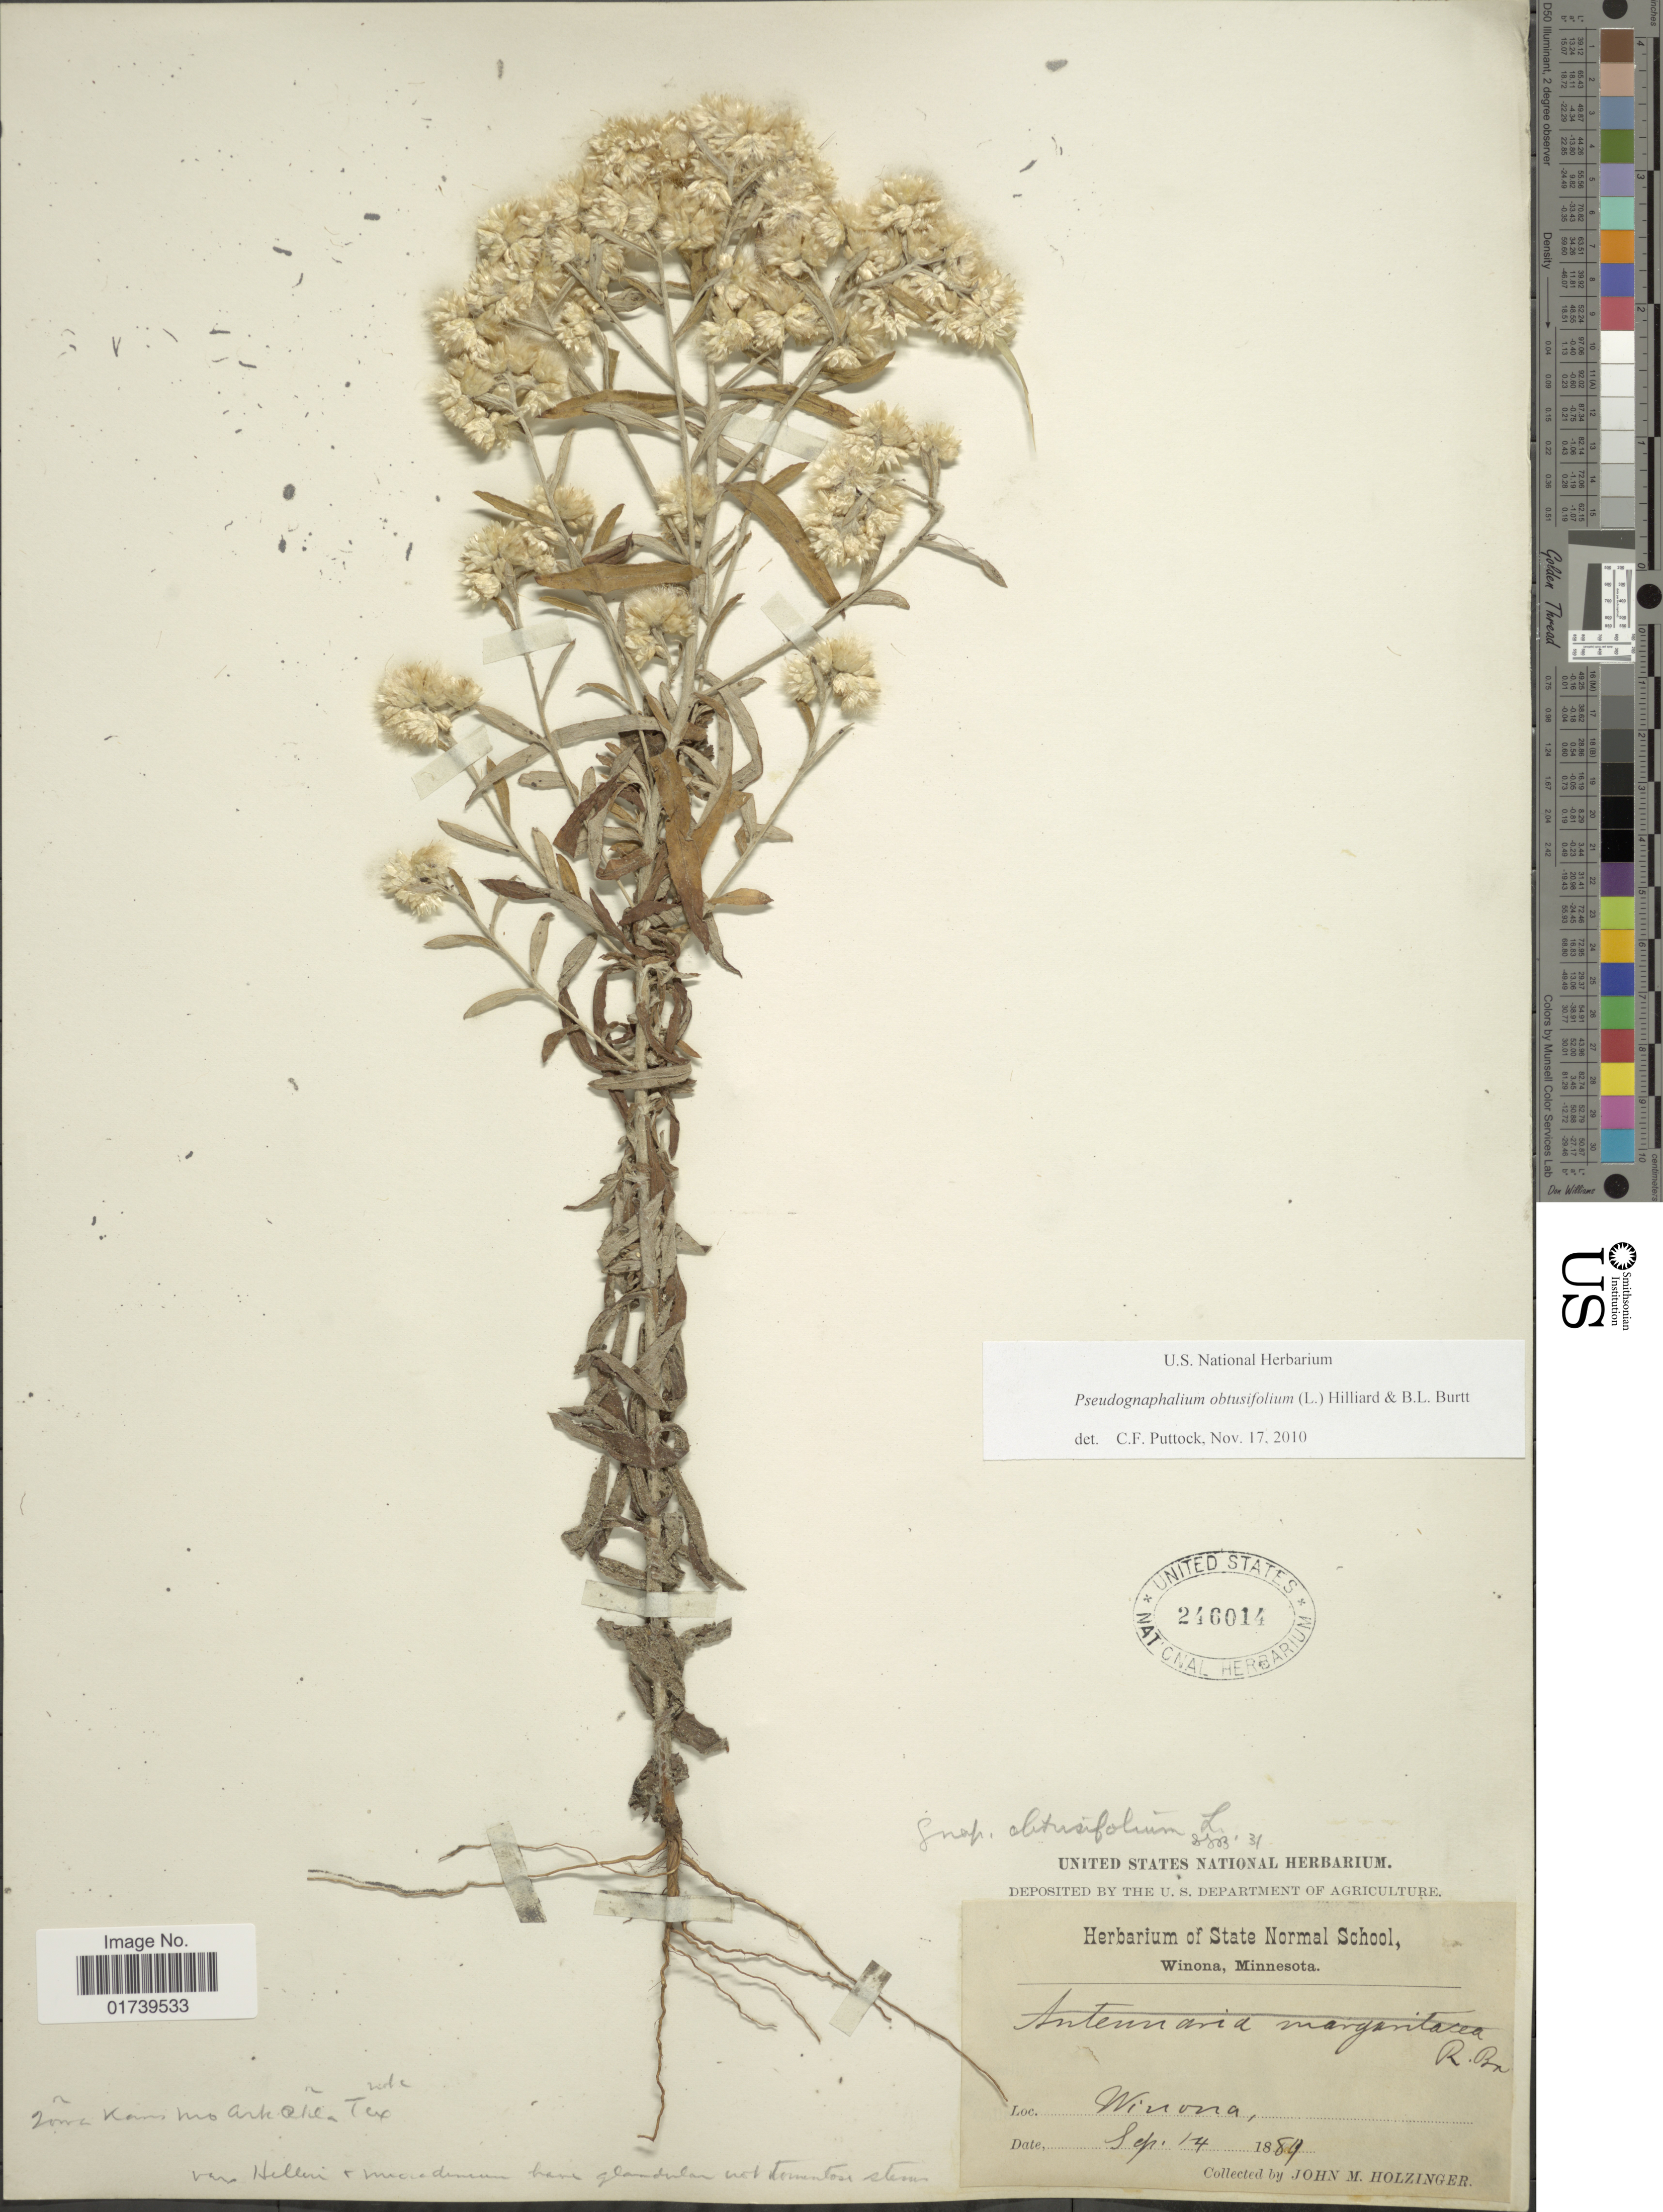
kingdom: Plantae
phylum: Tracheophyta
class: Magnoliopsida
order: Asterales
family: Asteraceae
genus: Pseudognaphalium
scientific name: Pseudognaphalium obtusifolium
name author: (L.) Hilliard & B.L. Burtt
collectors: J. M. Holzinger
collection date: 1889-09-14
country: United States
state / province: Minnesota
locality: Winona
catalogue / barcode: US 246014